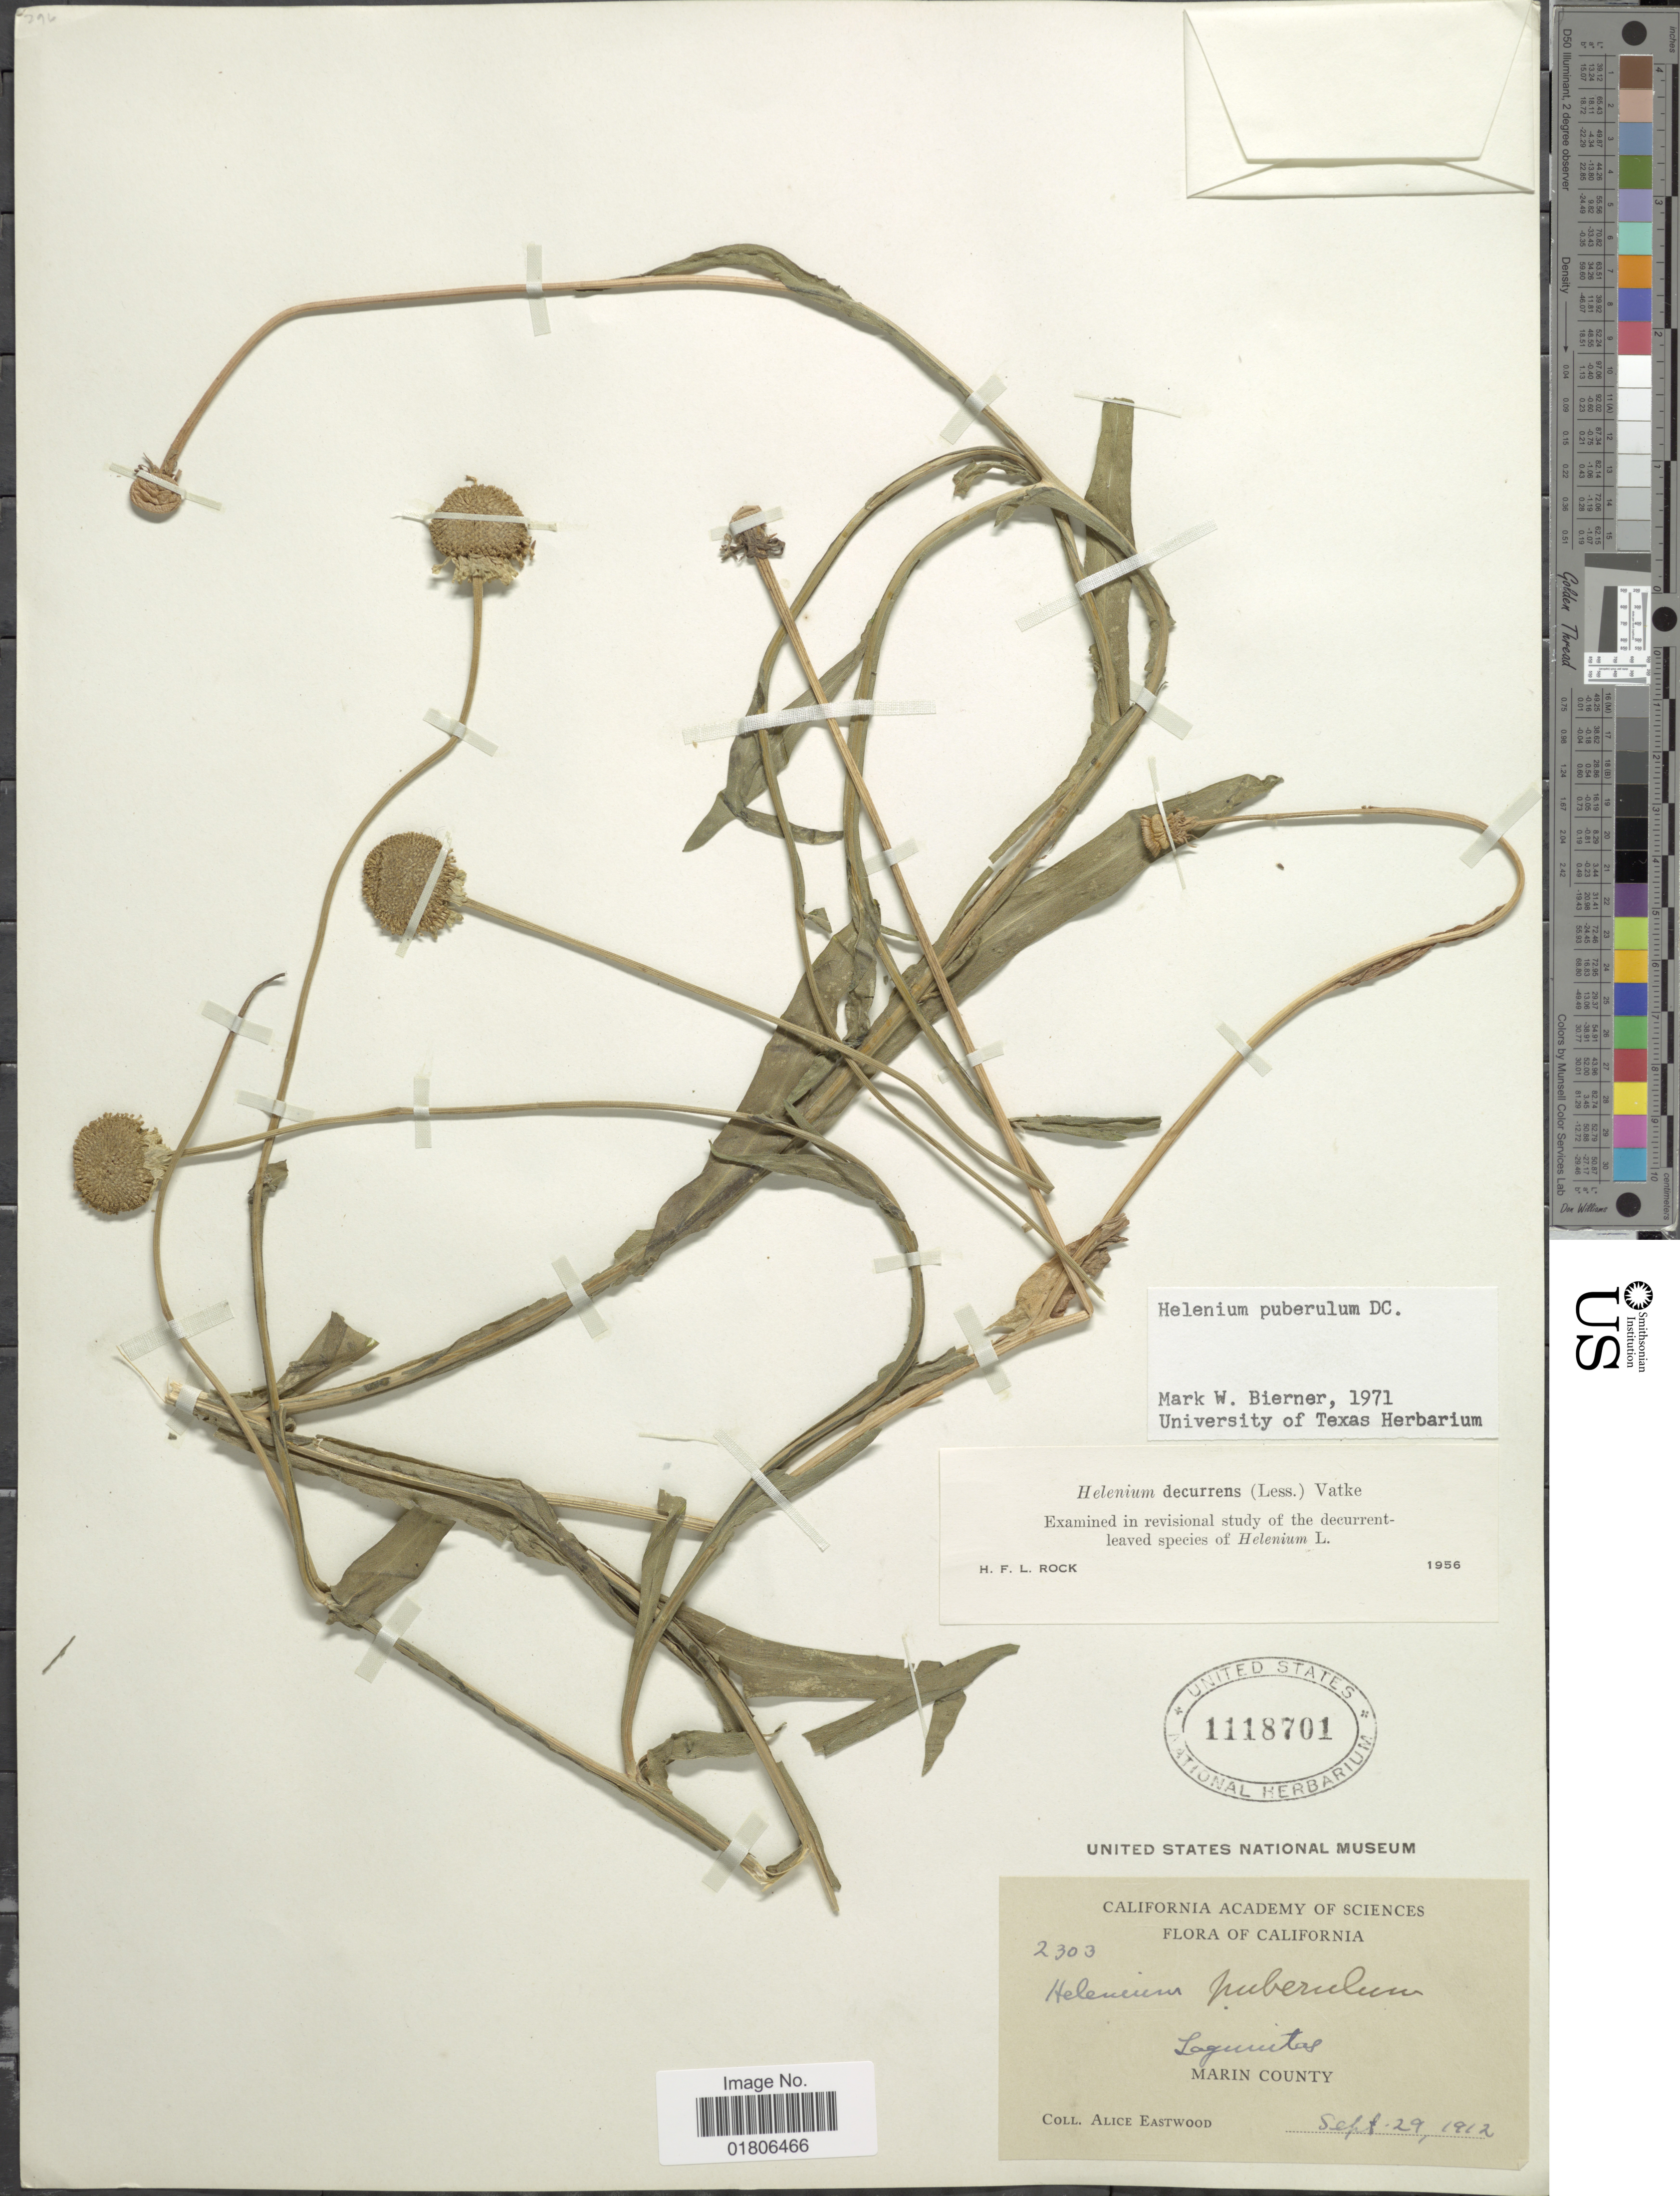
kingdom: Plantae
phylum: Tracheophyta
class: Magnoliopsida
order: Asterales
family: Asteraceae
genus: Helenium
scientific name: Helenium pinnatifidum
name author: (Schwein. ex Nutt.) Rydb.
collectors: A. Eastwood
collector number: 2303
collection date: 1912-09-29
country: United States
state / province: California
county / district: Marin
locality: Lagunitas, Marin County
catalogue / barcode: US 1118701